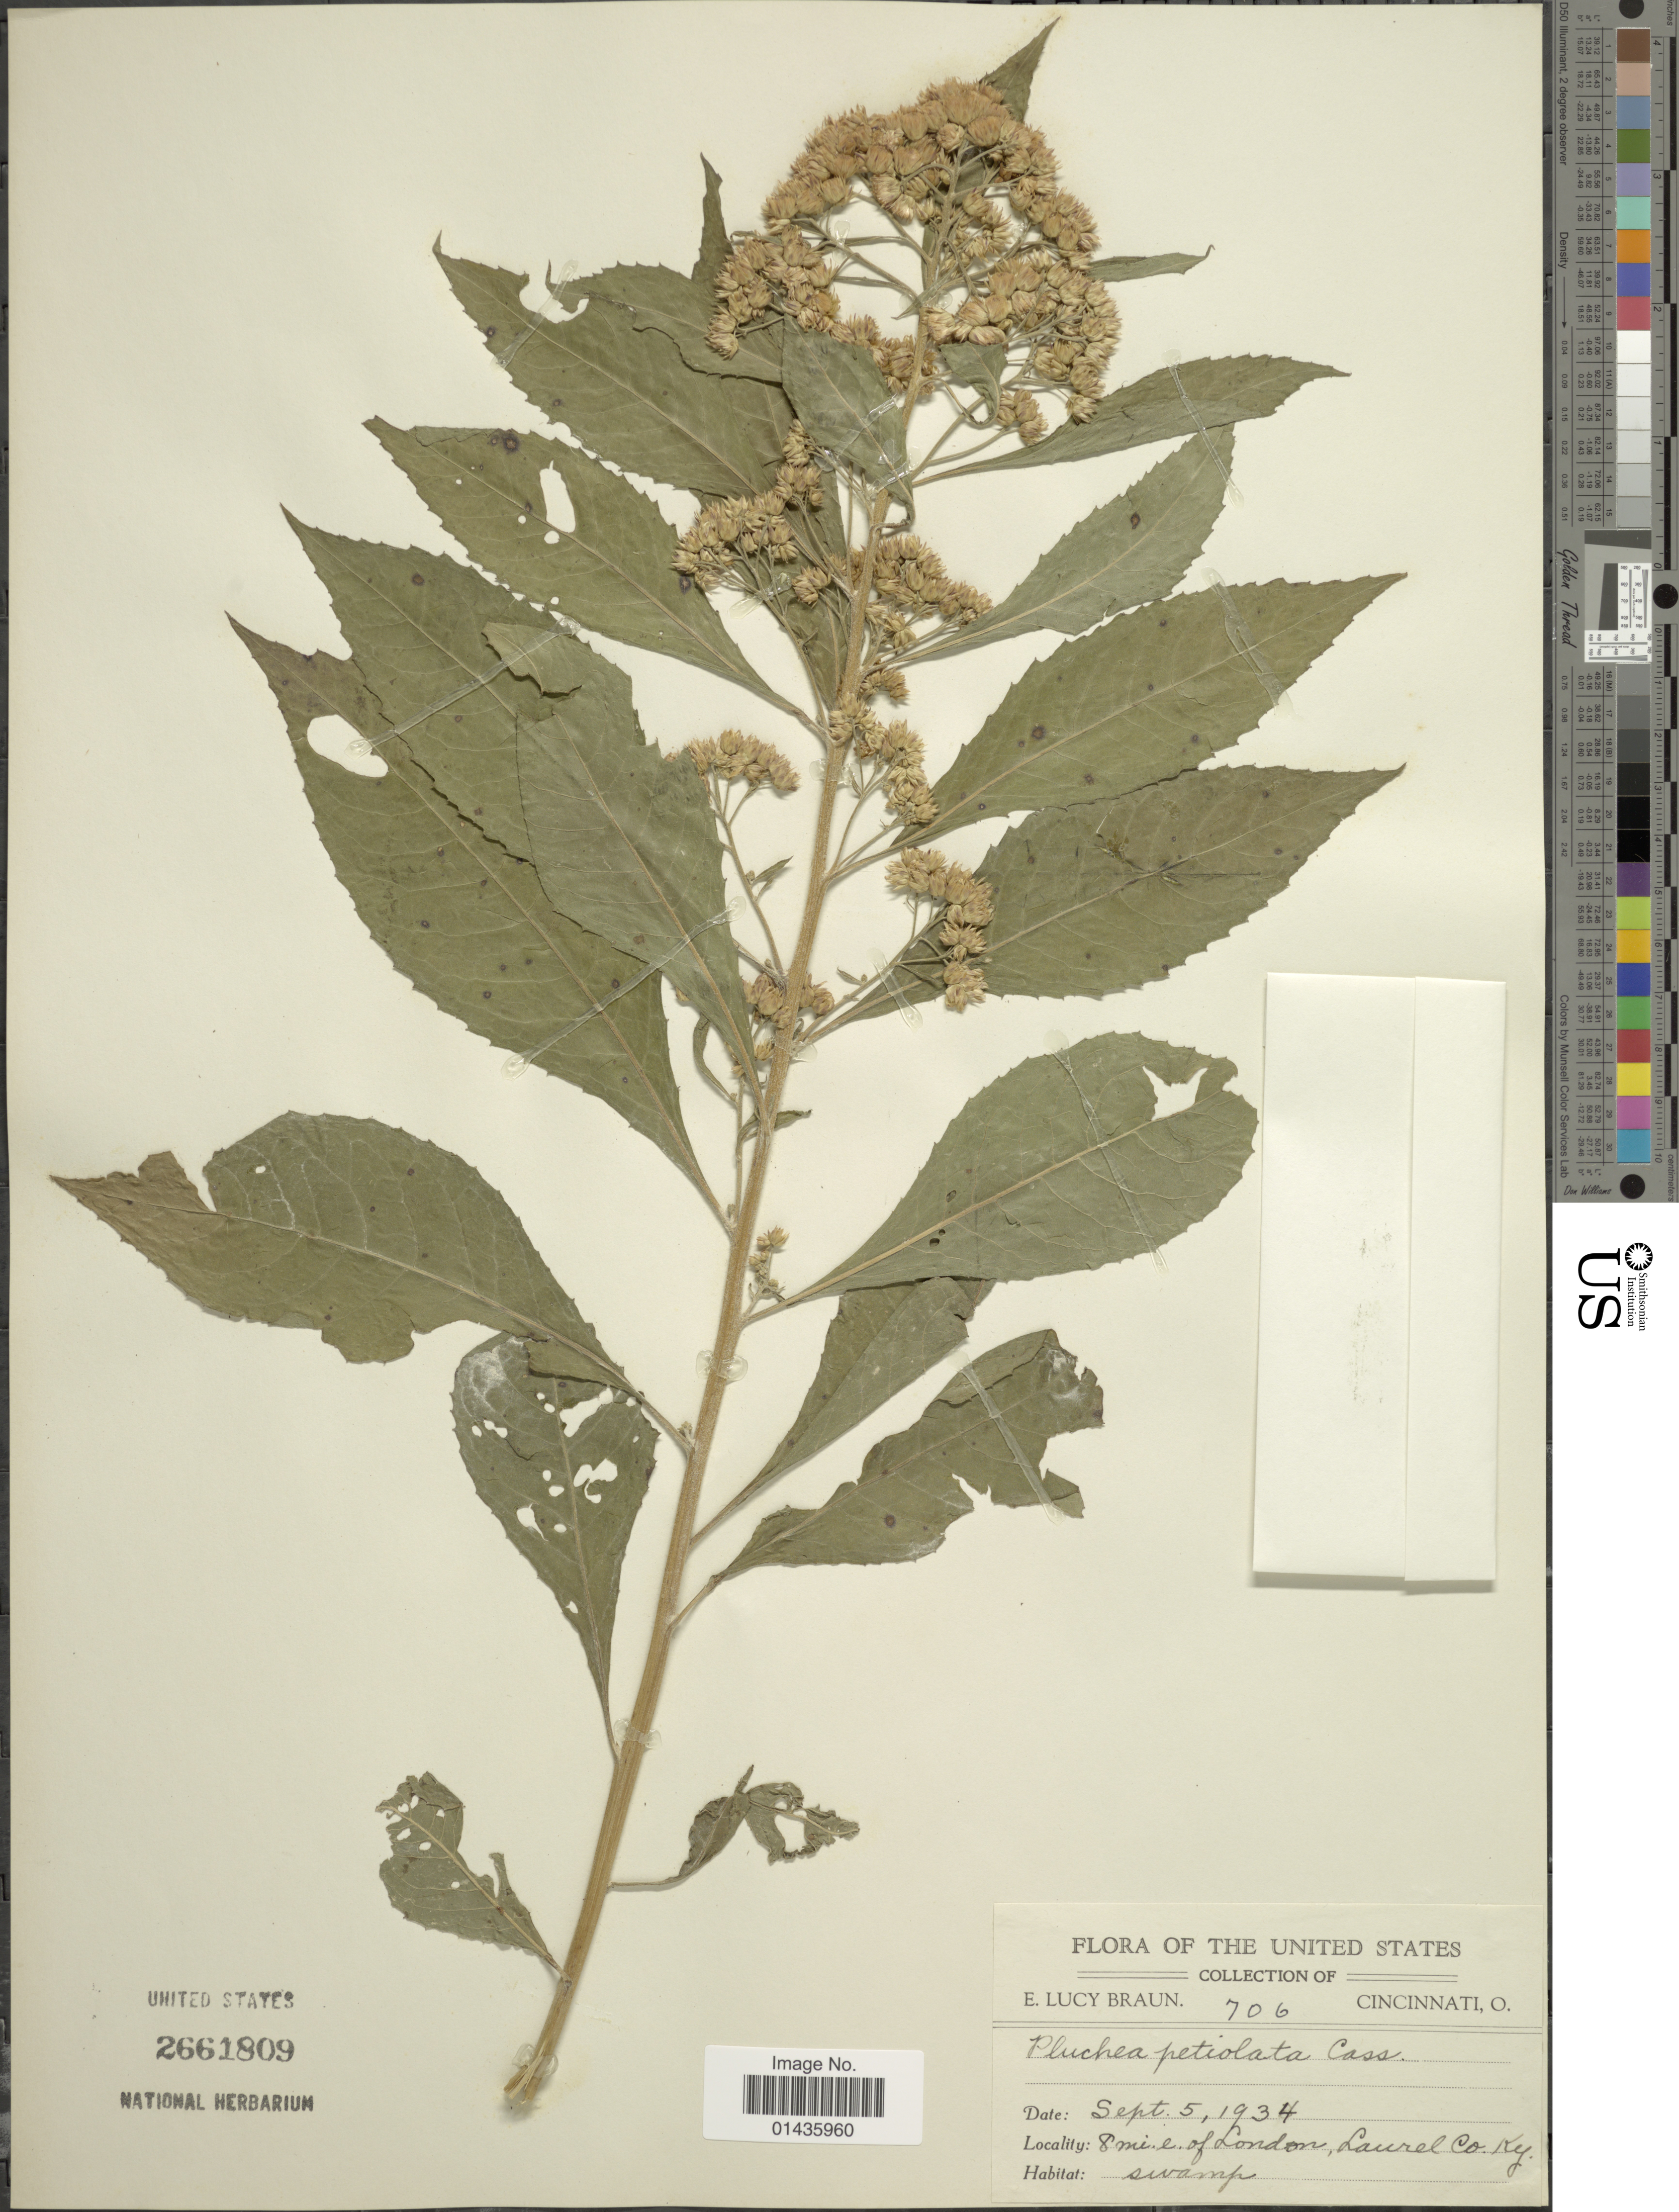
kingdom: Plantae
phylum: Tracheophyta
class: Magnoliopsida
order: Asterales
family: Asteraceae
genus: Pluchea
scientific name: Pluchea camphorata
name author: (L.) DC.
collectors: E. L. Braun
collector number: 706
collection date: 1934-09-05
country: United States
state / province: Kentucky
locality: United States, 8 mi. e of London, Laurel Co., Ky.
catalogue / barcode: US 2661809